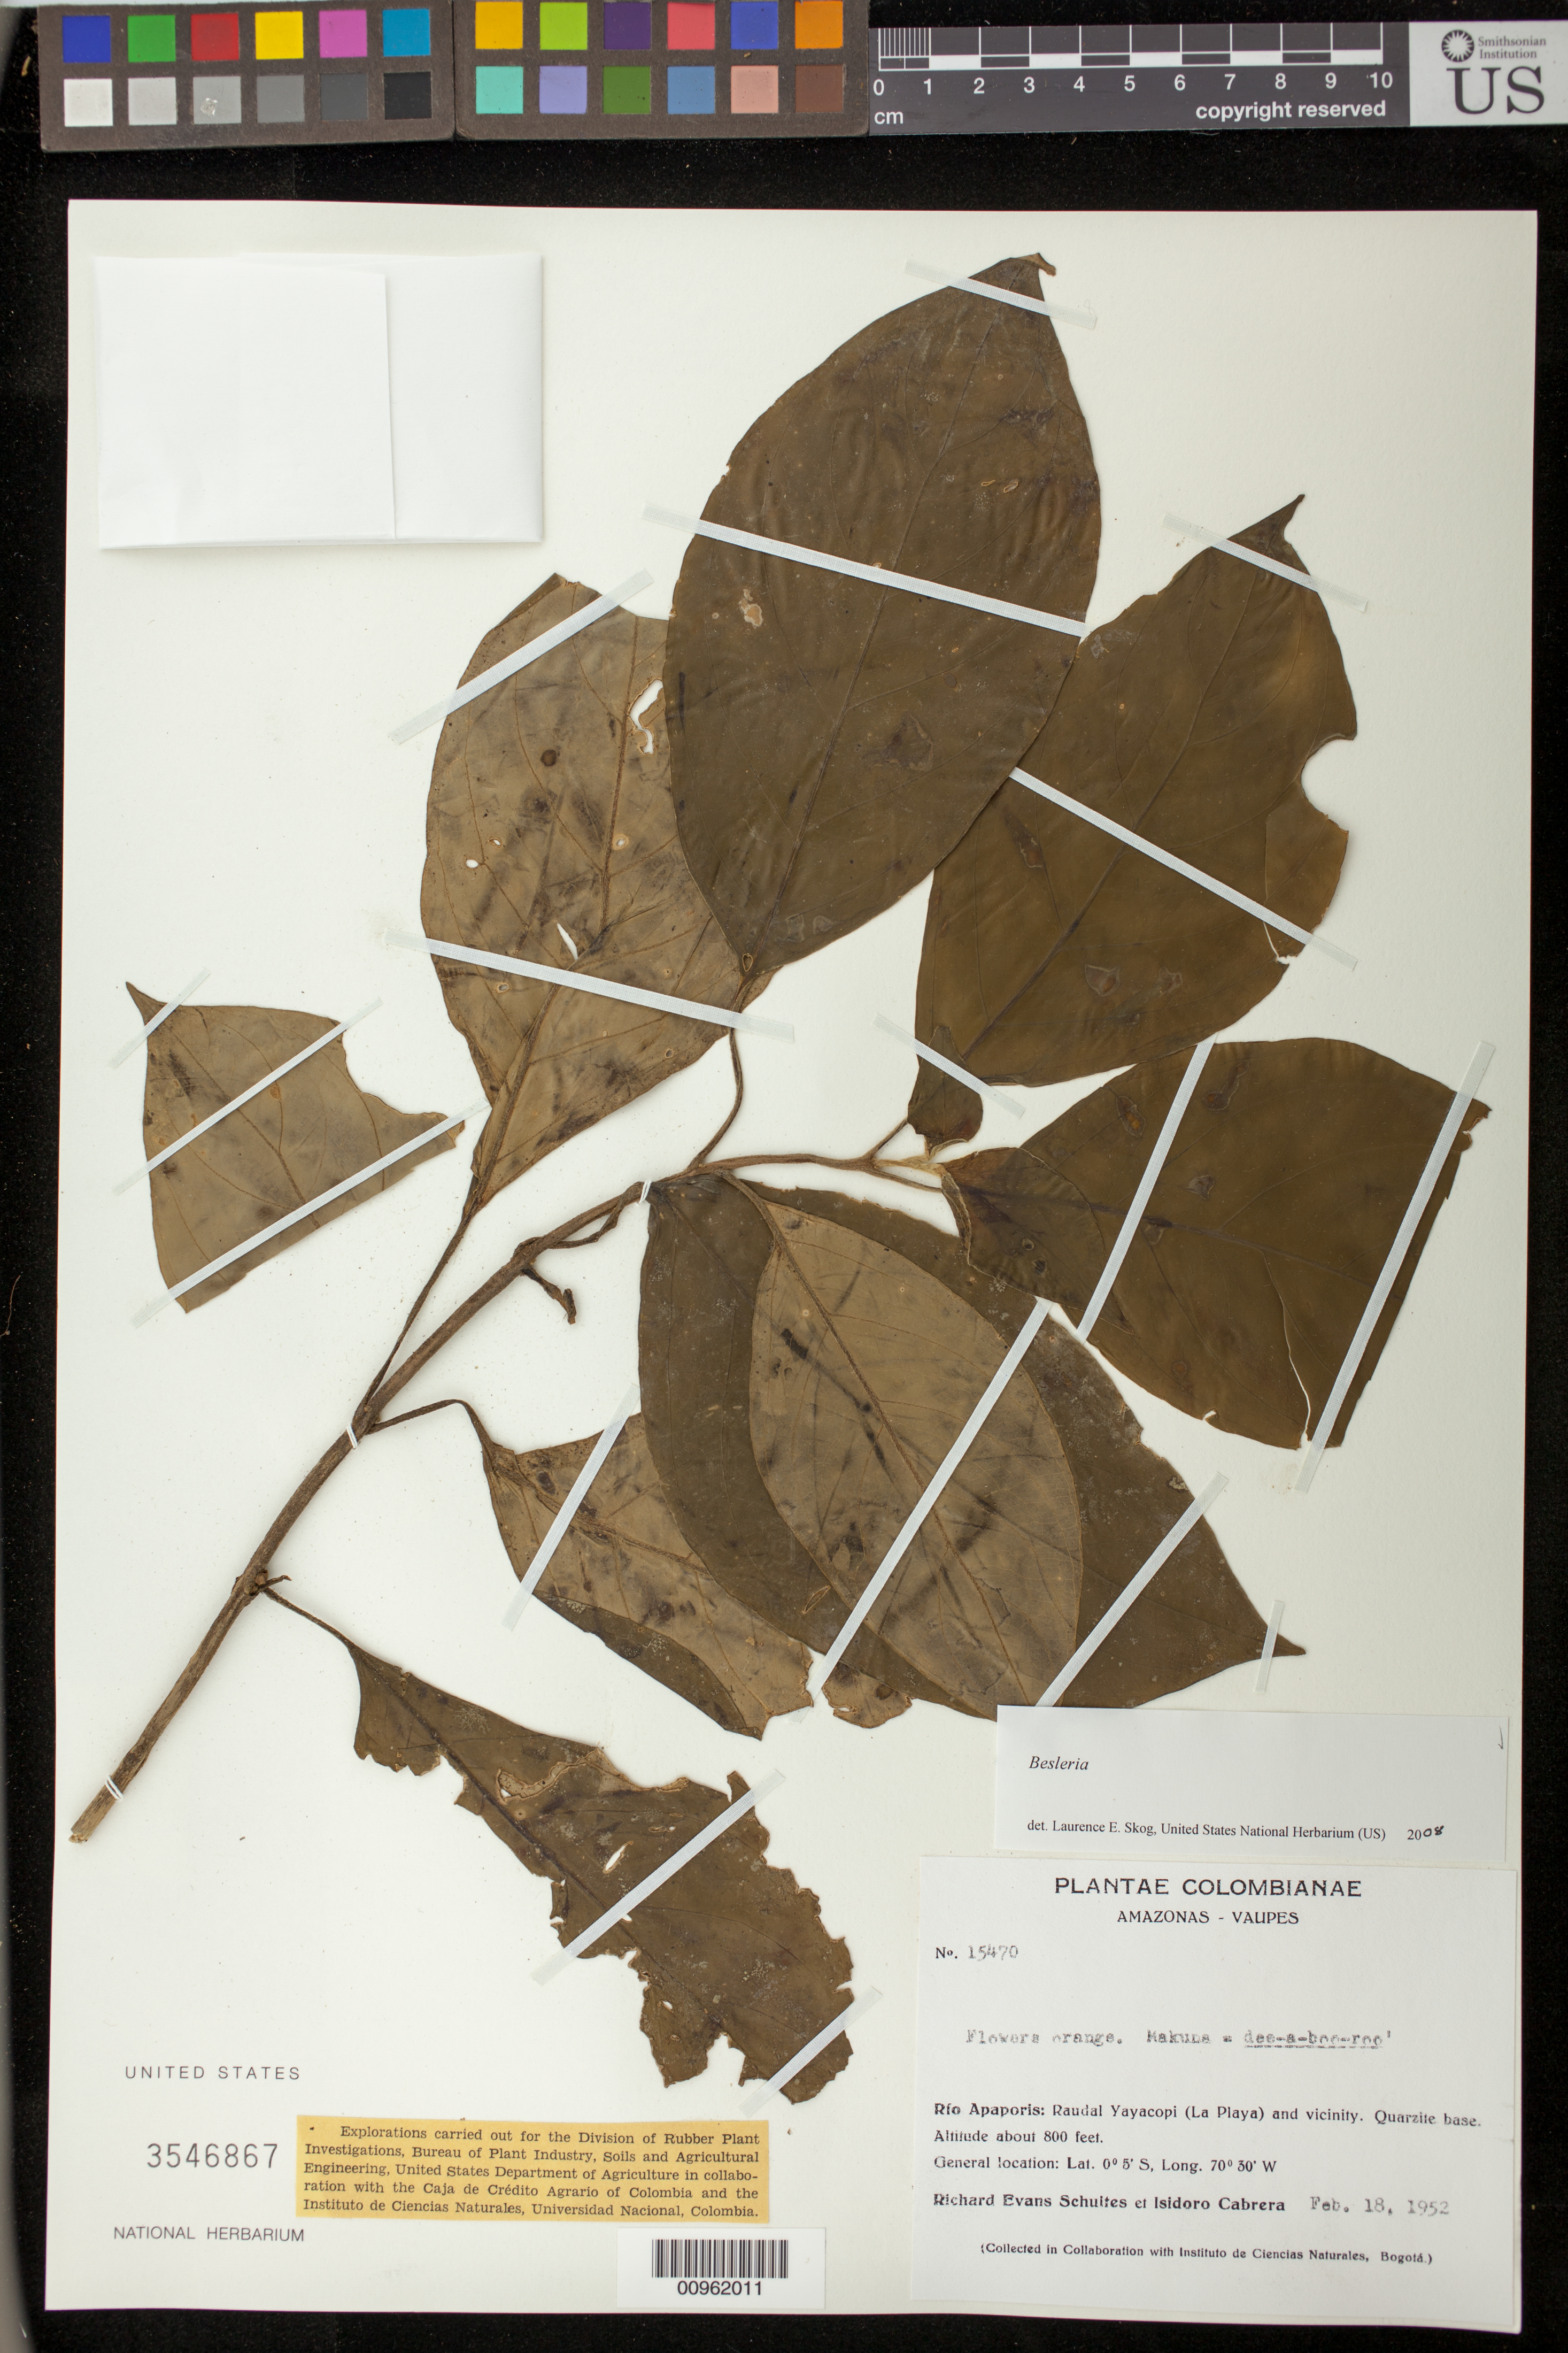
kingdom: Plantae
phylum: Tracheophyta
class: Magnoliopsida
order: Lamiales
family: Gesneriaceae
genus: Besleria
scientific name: Besleria sp.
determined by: Skog, Laurence E.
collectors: R. E. Schultes & I. Cabrera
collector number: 15470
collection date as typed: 18 Feb 1952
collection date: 1952-02-18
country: Colombia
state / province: Amazônas / Vaupés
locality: Rio Apaporis: Raudal Yayacopi (La Playa) and vicinity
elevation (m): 244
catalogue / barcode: US 3546867